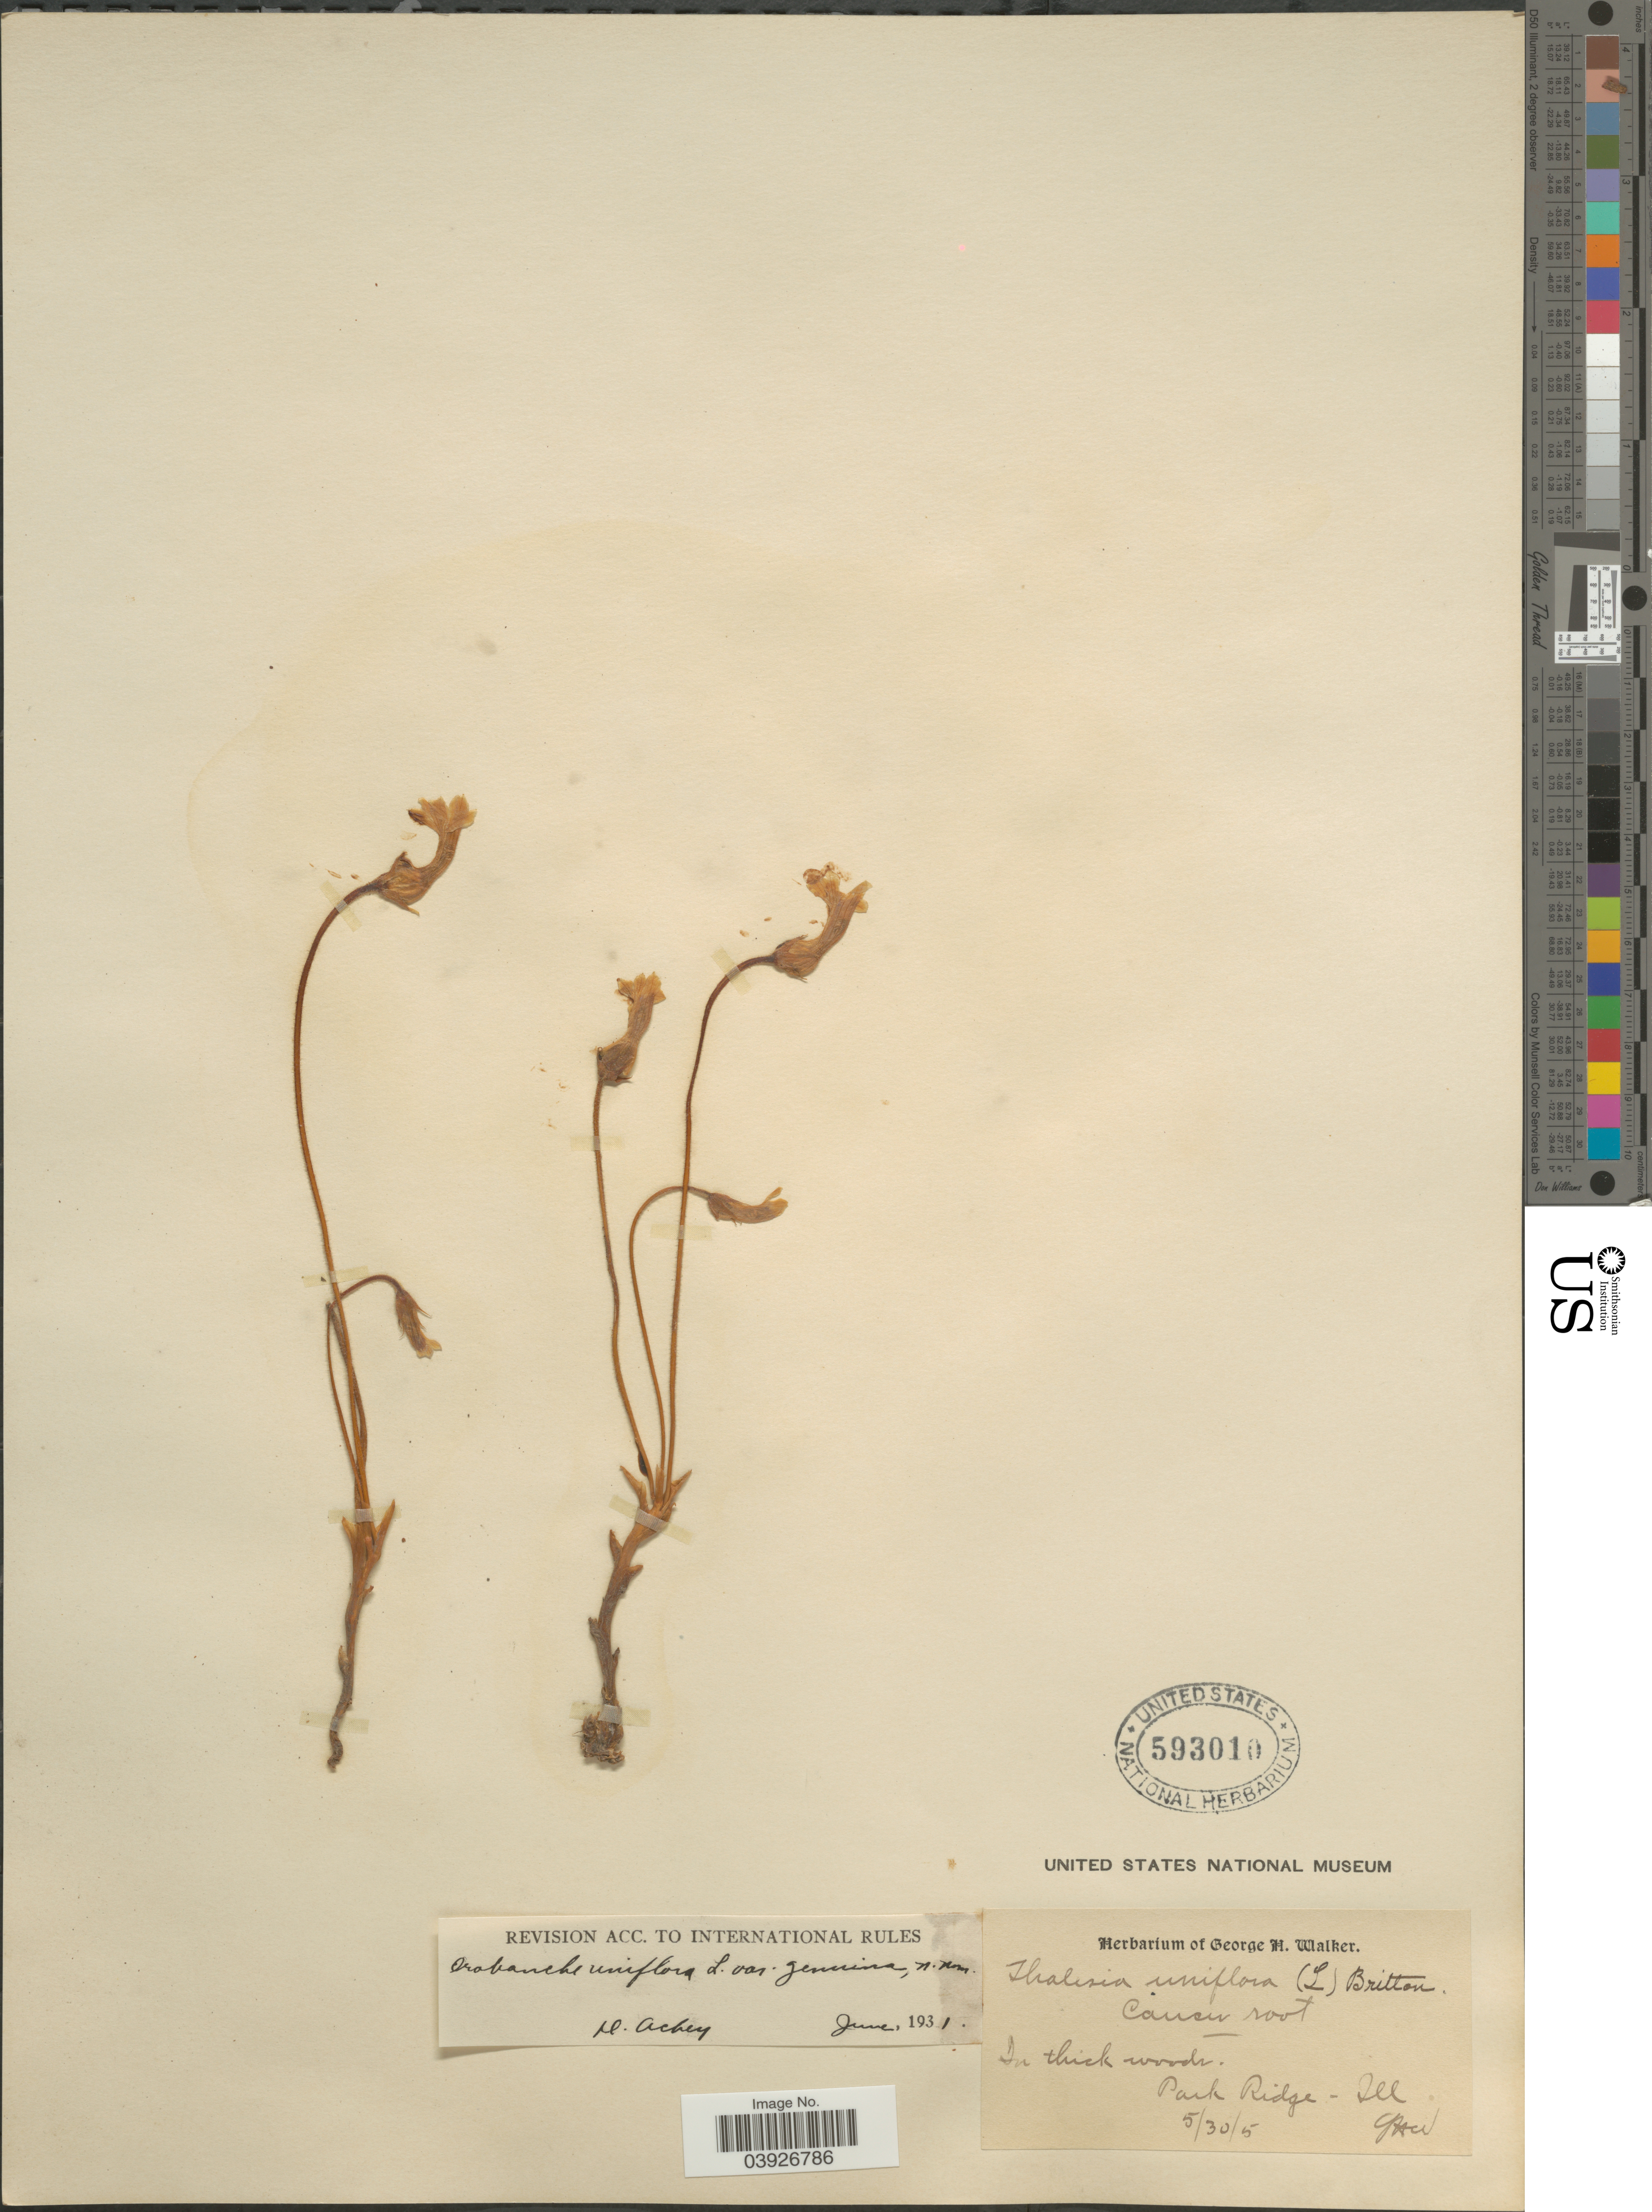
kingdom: Plantae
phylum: Tracheophyta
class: Magnoliopsida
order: Lamiales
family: Orobanchaceae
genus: Aphyllon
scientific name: Aphyllon uniflorum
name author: A. Gray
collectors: G. H. Walker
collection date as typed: Transcribed d/m/y: 30/5/5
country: United States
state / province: Illinois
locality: Park Ridge.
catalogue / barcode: US 593010